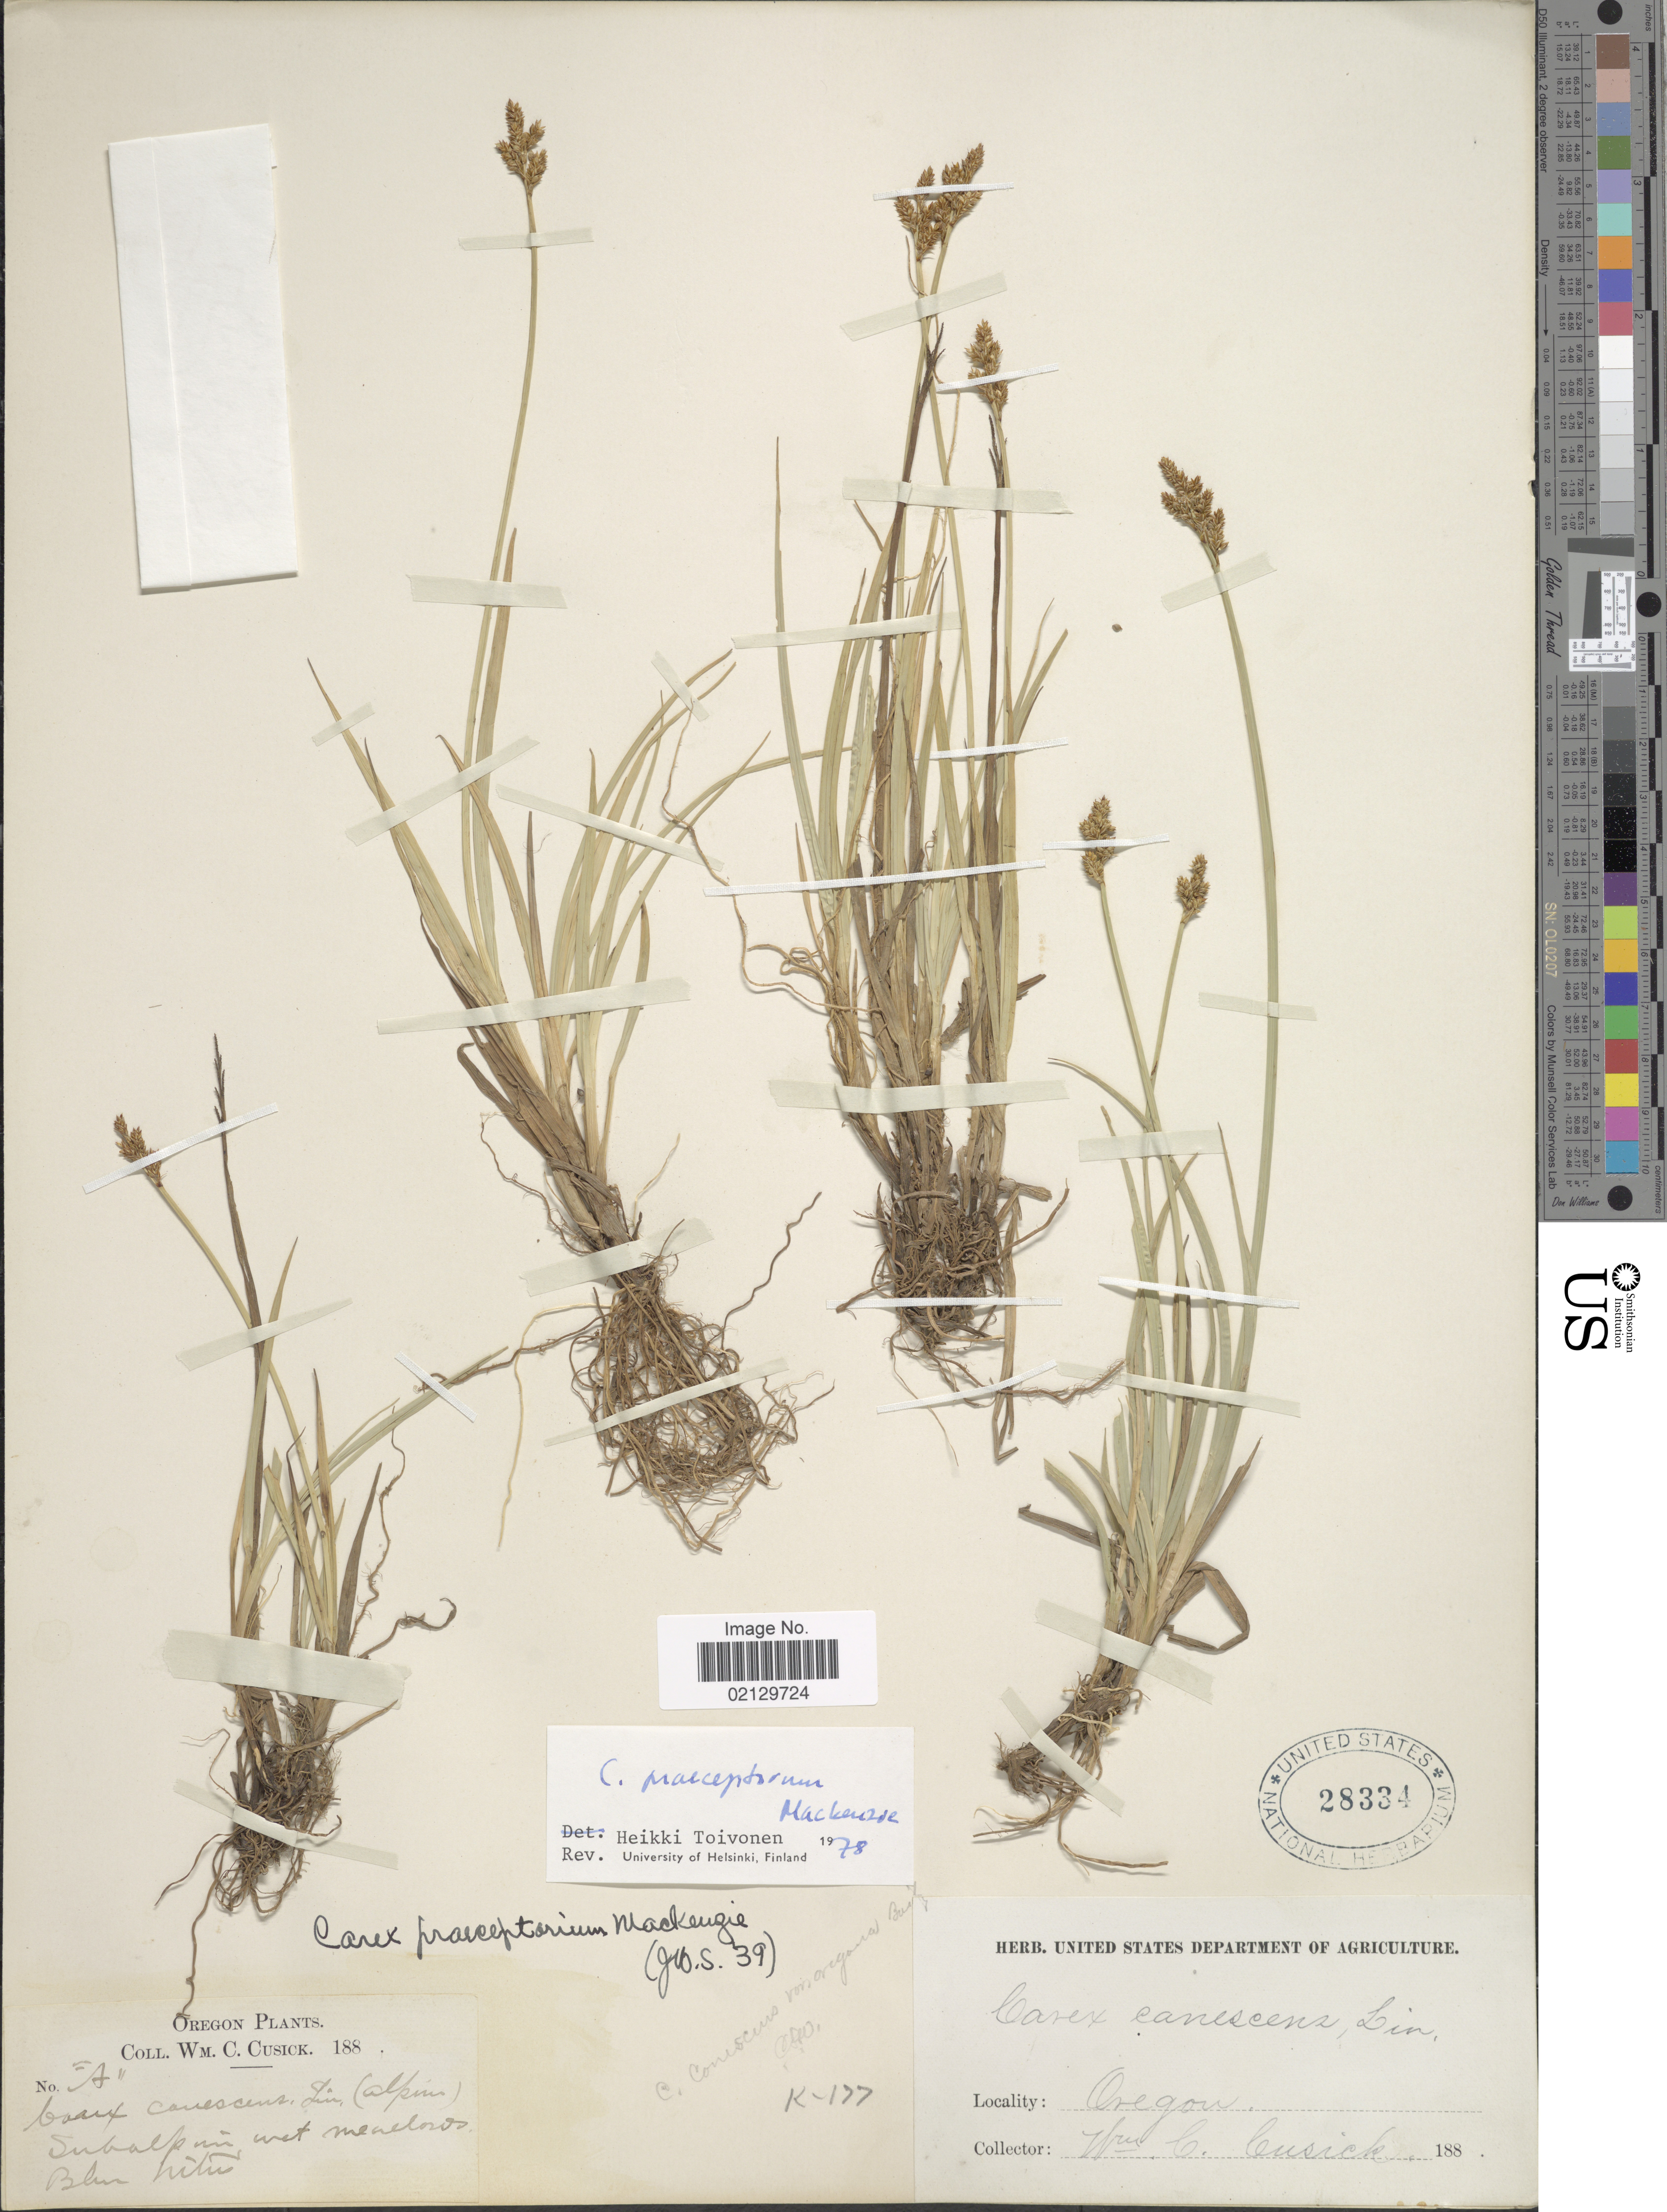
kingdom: Plantae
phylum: Tracheophyta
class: Liliopsida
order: Poales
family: Cyperaceae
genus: Carex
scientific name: Carex praeceptorum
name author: Mack.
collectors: W. C. Cusick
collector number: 7*?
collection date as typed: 188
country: United States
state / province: Oregon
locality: Oregon, subalpine wet meadows, Blue Mtns.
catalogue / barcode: US 28334